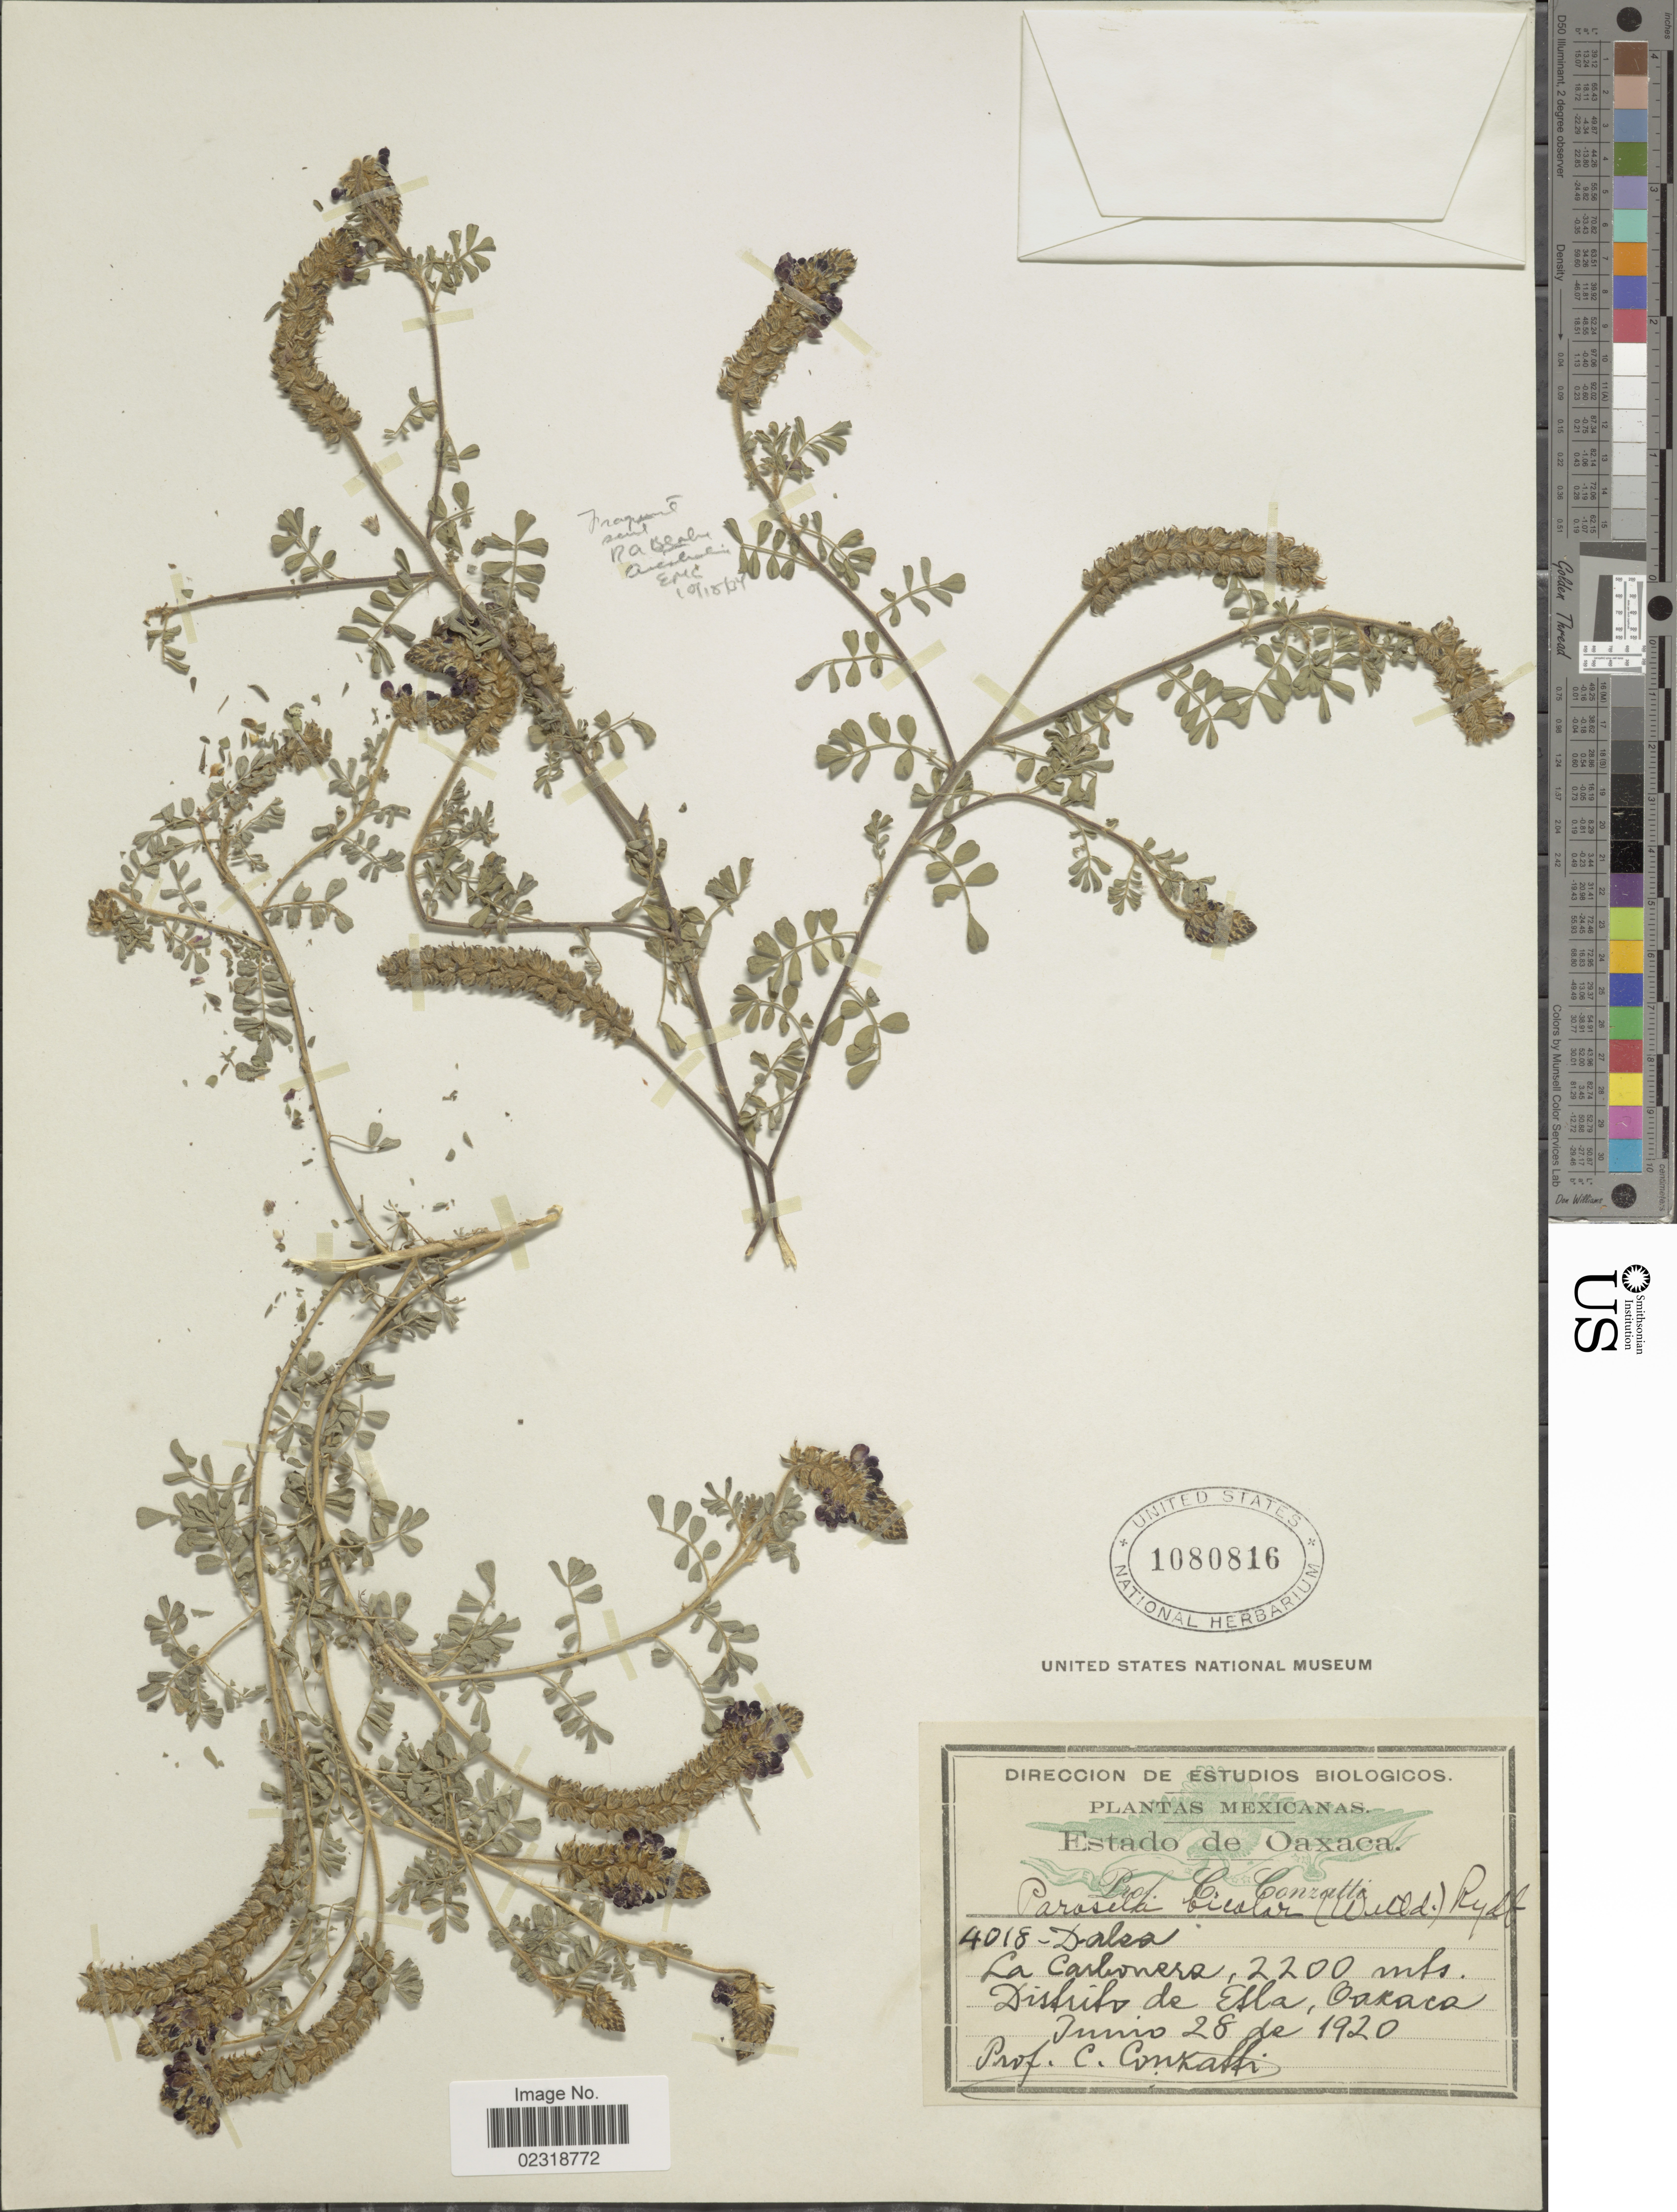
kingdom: Plantae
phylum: Tracheophyta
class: Magnoliopsida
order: Fabales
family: Fabaceae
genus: Dalea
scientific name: Dalea bicolor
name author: Humb. & Bonpl. ex Willd.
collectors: C. Conzatti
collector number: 4018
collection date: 1920-06-28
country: Mexico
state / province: Oaxaca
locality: La Carlionera, Distrito de Etla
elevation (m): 2200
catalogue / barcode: US 1080816